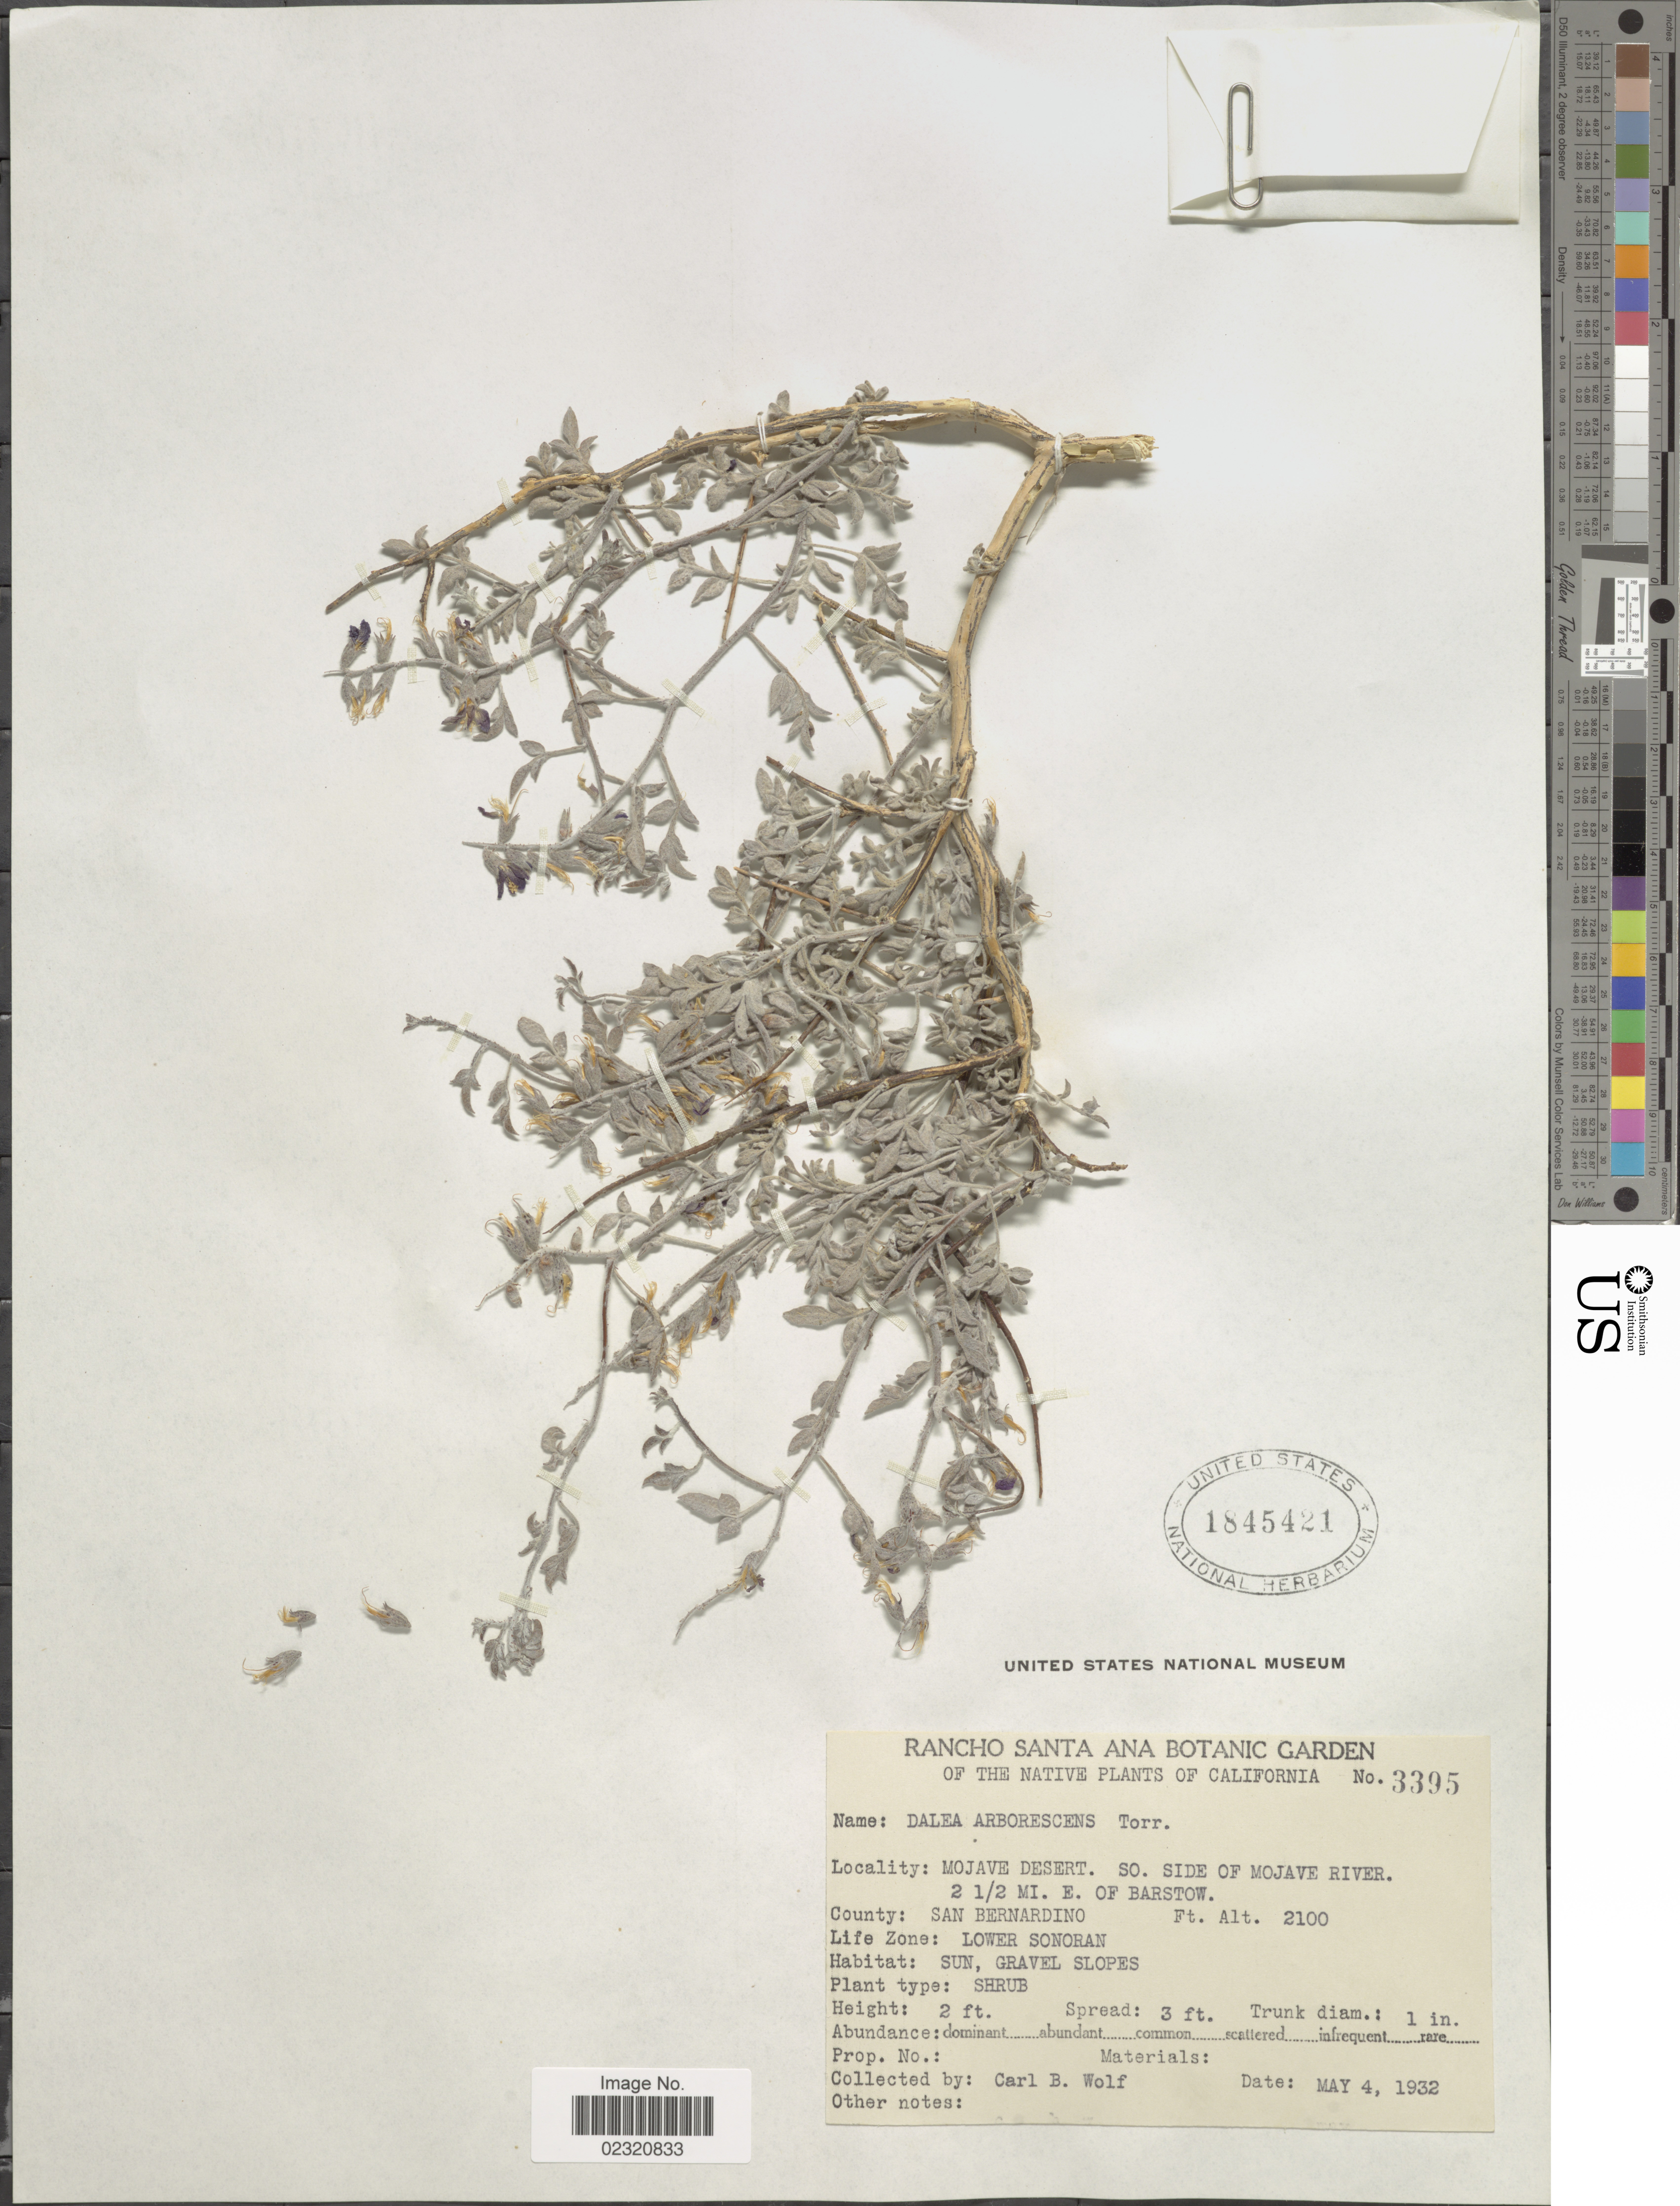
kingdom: Plantae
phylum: Tracheophyta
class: Magnoliopsida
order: Fabales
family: Fabaceae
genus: Psorothamnus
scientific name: Psorothamnus arborescens var. arborescens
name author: (Torr. ex A. Gray) Barneby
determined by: Strong, M. T., (US), Smithsonian Institution - National Museum of Natural History (UNITED STATES)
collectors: C. B. Wolf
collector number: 3395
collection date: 1932-05-04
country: United States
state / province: California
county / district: San Bernardino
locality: Mojave Desert. SO. Side of Mojave River. 2 ½ mi. E of Barstow, County San Bernardino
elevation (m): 640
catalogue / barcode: US 1845421